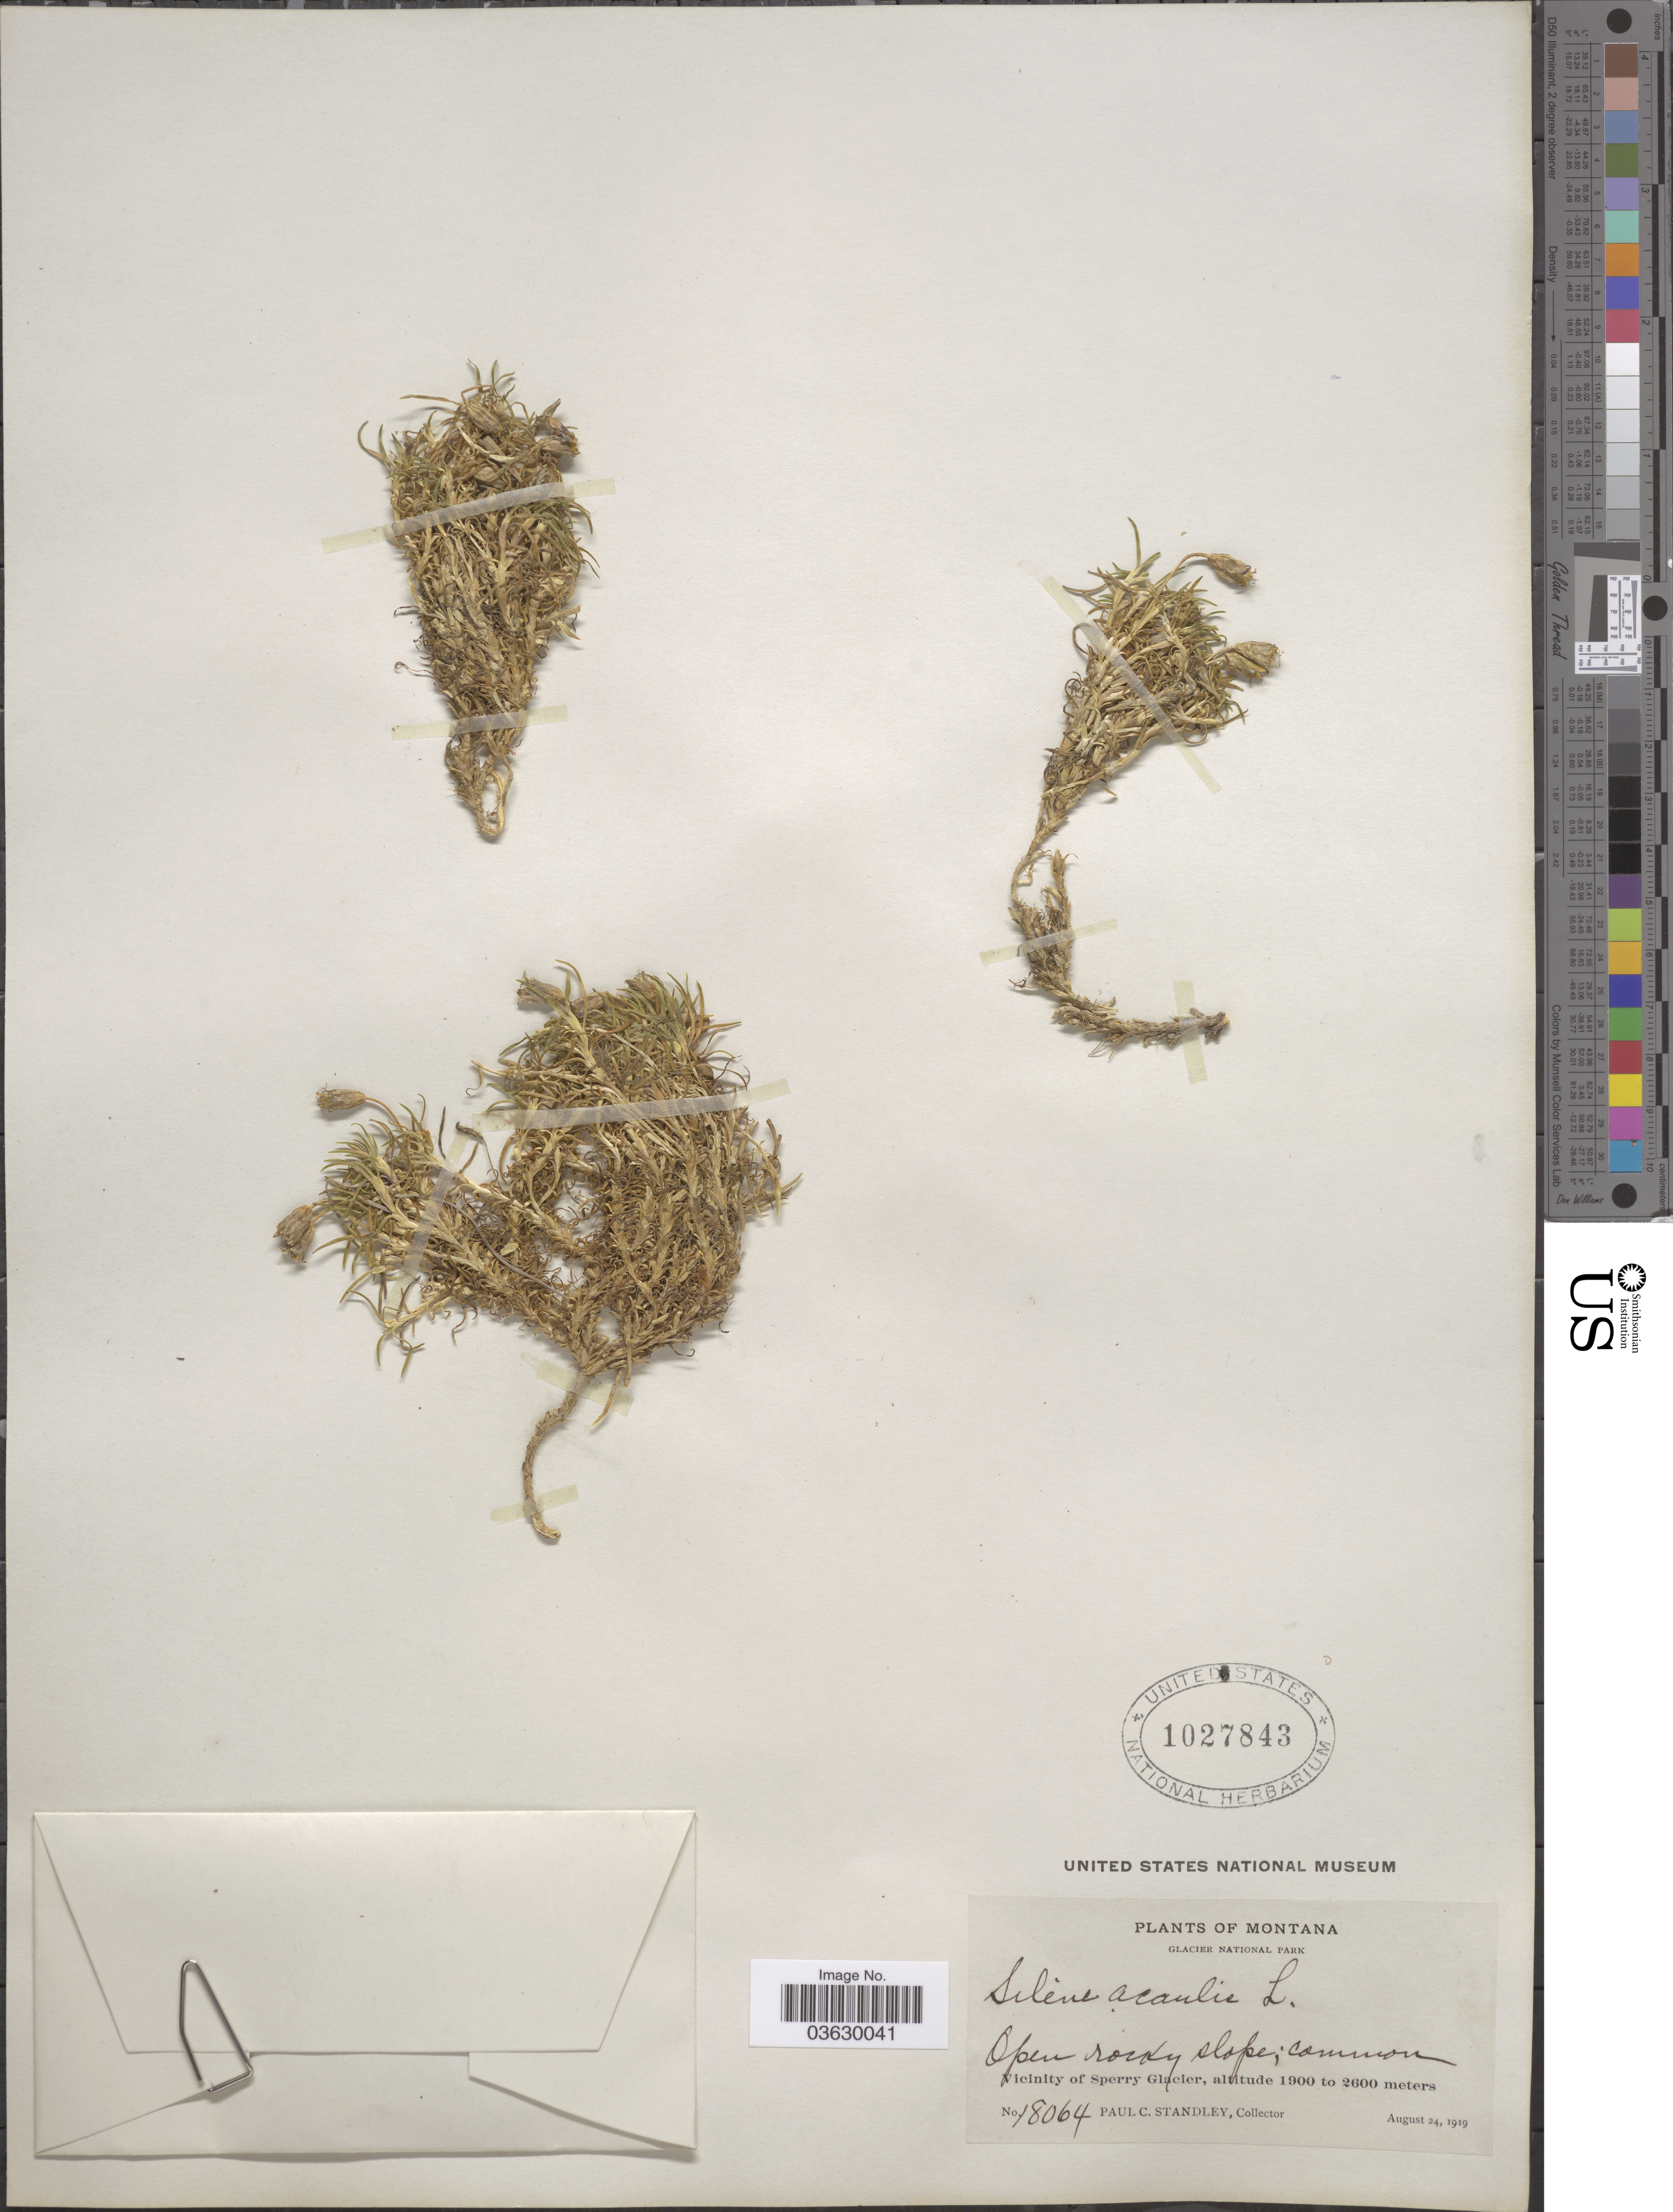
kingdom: Plantae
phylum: Tracheophyta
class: Magnoliopsida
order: Caryophyllales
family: Caryophyllaceae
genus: Silene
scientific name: Silene acaulis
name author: (L.) Jacq.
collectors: P. C. Standley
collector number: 18064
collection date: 1919-08-24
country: United States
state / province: Montana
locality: Glacier National Park. Vicinity of Sperry Glacier.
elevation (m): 1900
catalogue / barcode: US 1027843